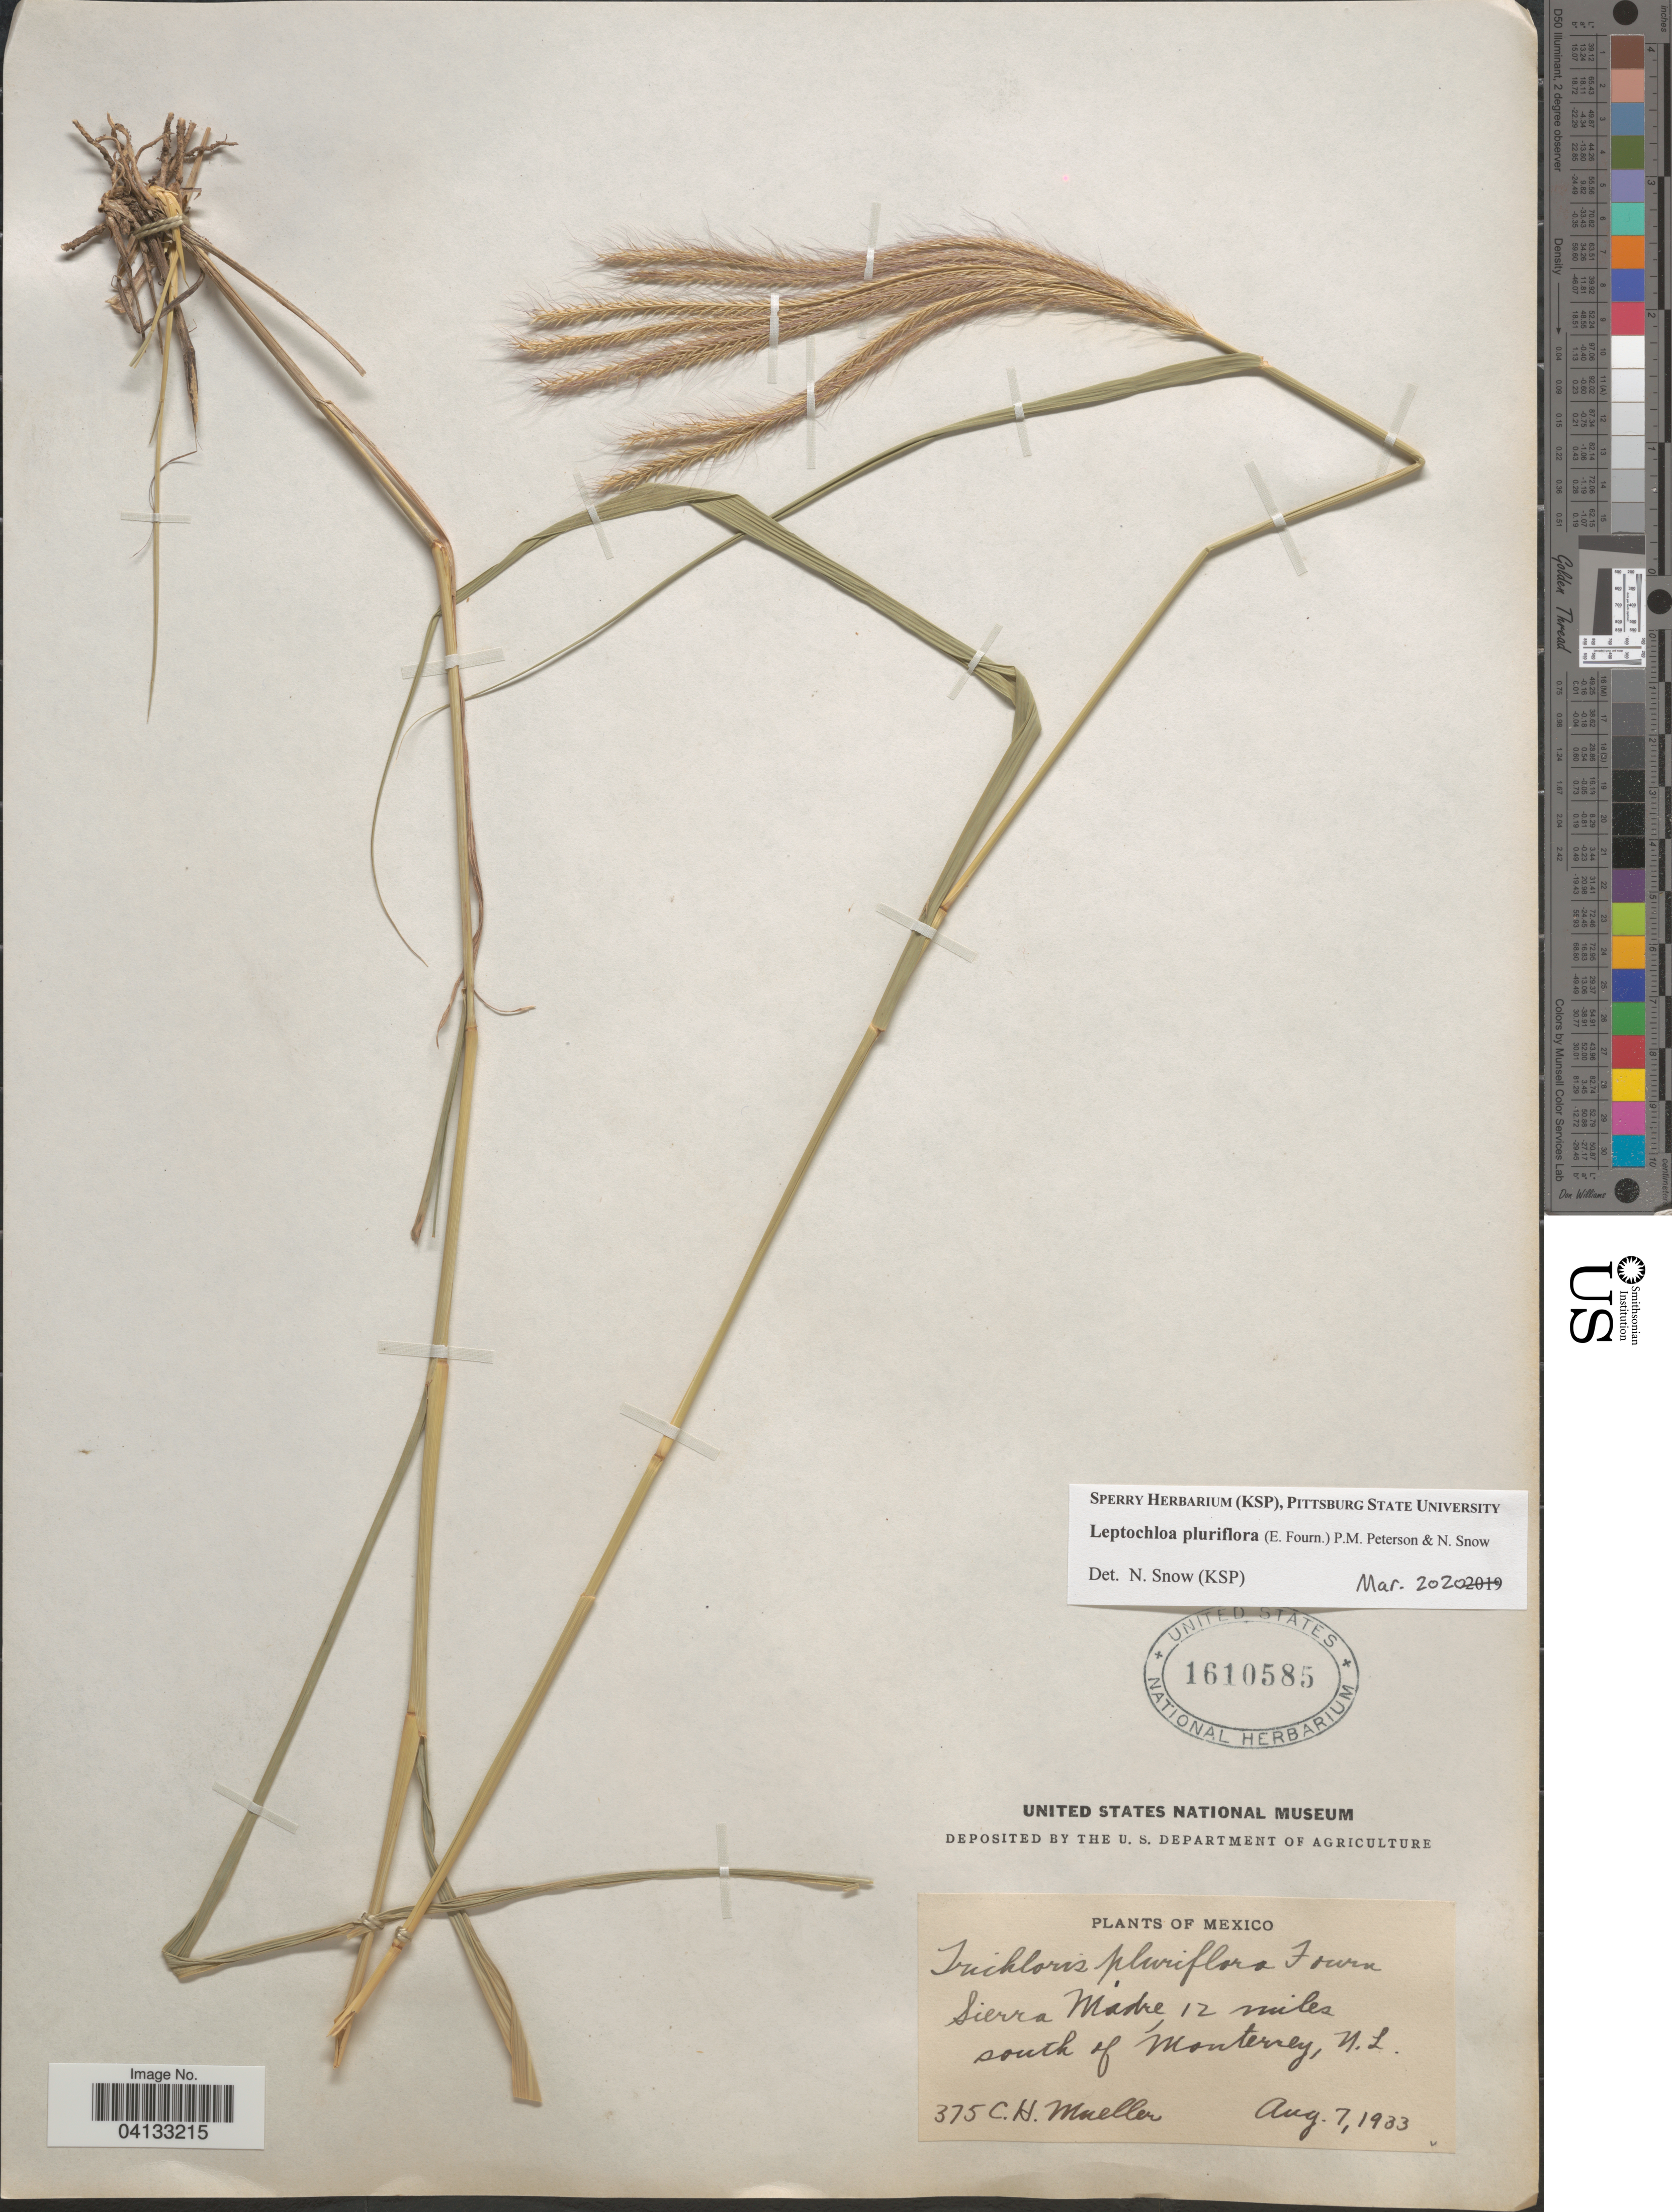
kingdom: Plantae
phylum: Tracheophyta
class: Liliopsida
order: Poales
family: Poaceae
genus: Leptochloa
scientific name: Leptochloa pluriflora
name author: (E. Fourn.) P.M. Peterson & N. Snow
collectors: C. H. Mueller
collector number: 375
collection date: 1933-08-07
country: Mexico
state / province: Nuevo León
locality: Sierra Madre, 12 miles south of Monterrey.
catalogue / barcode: US 1610585